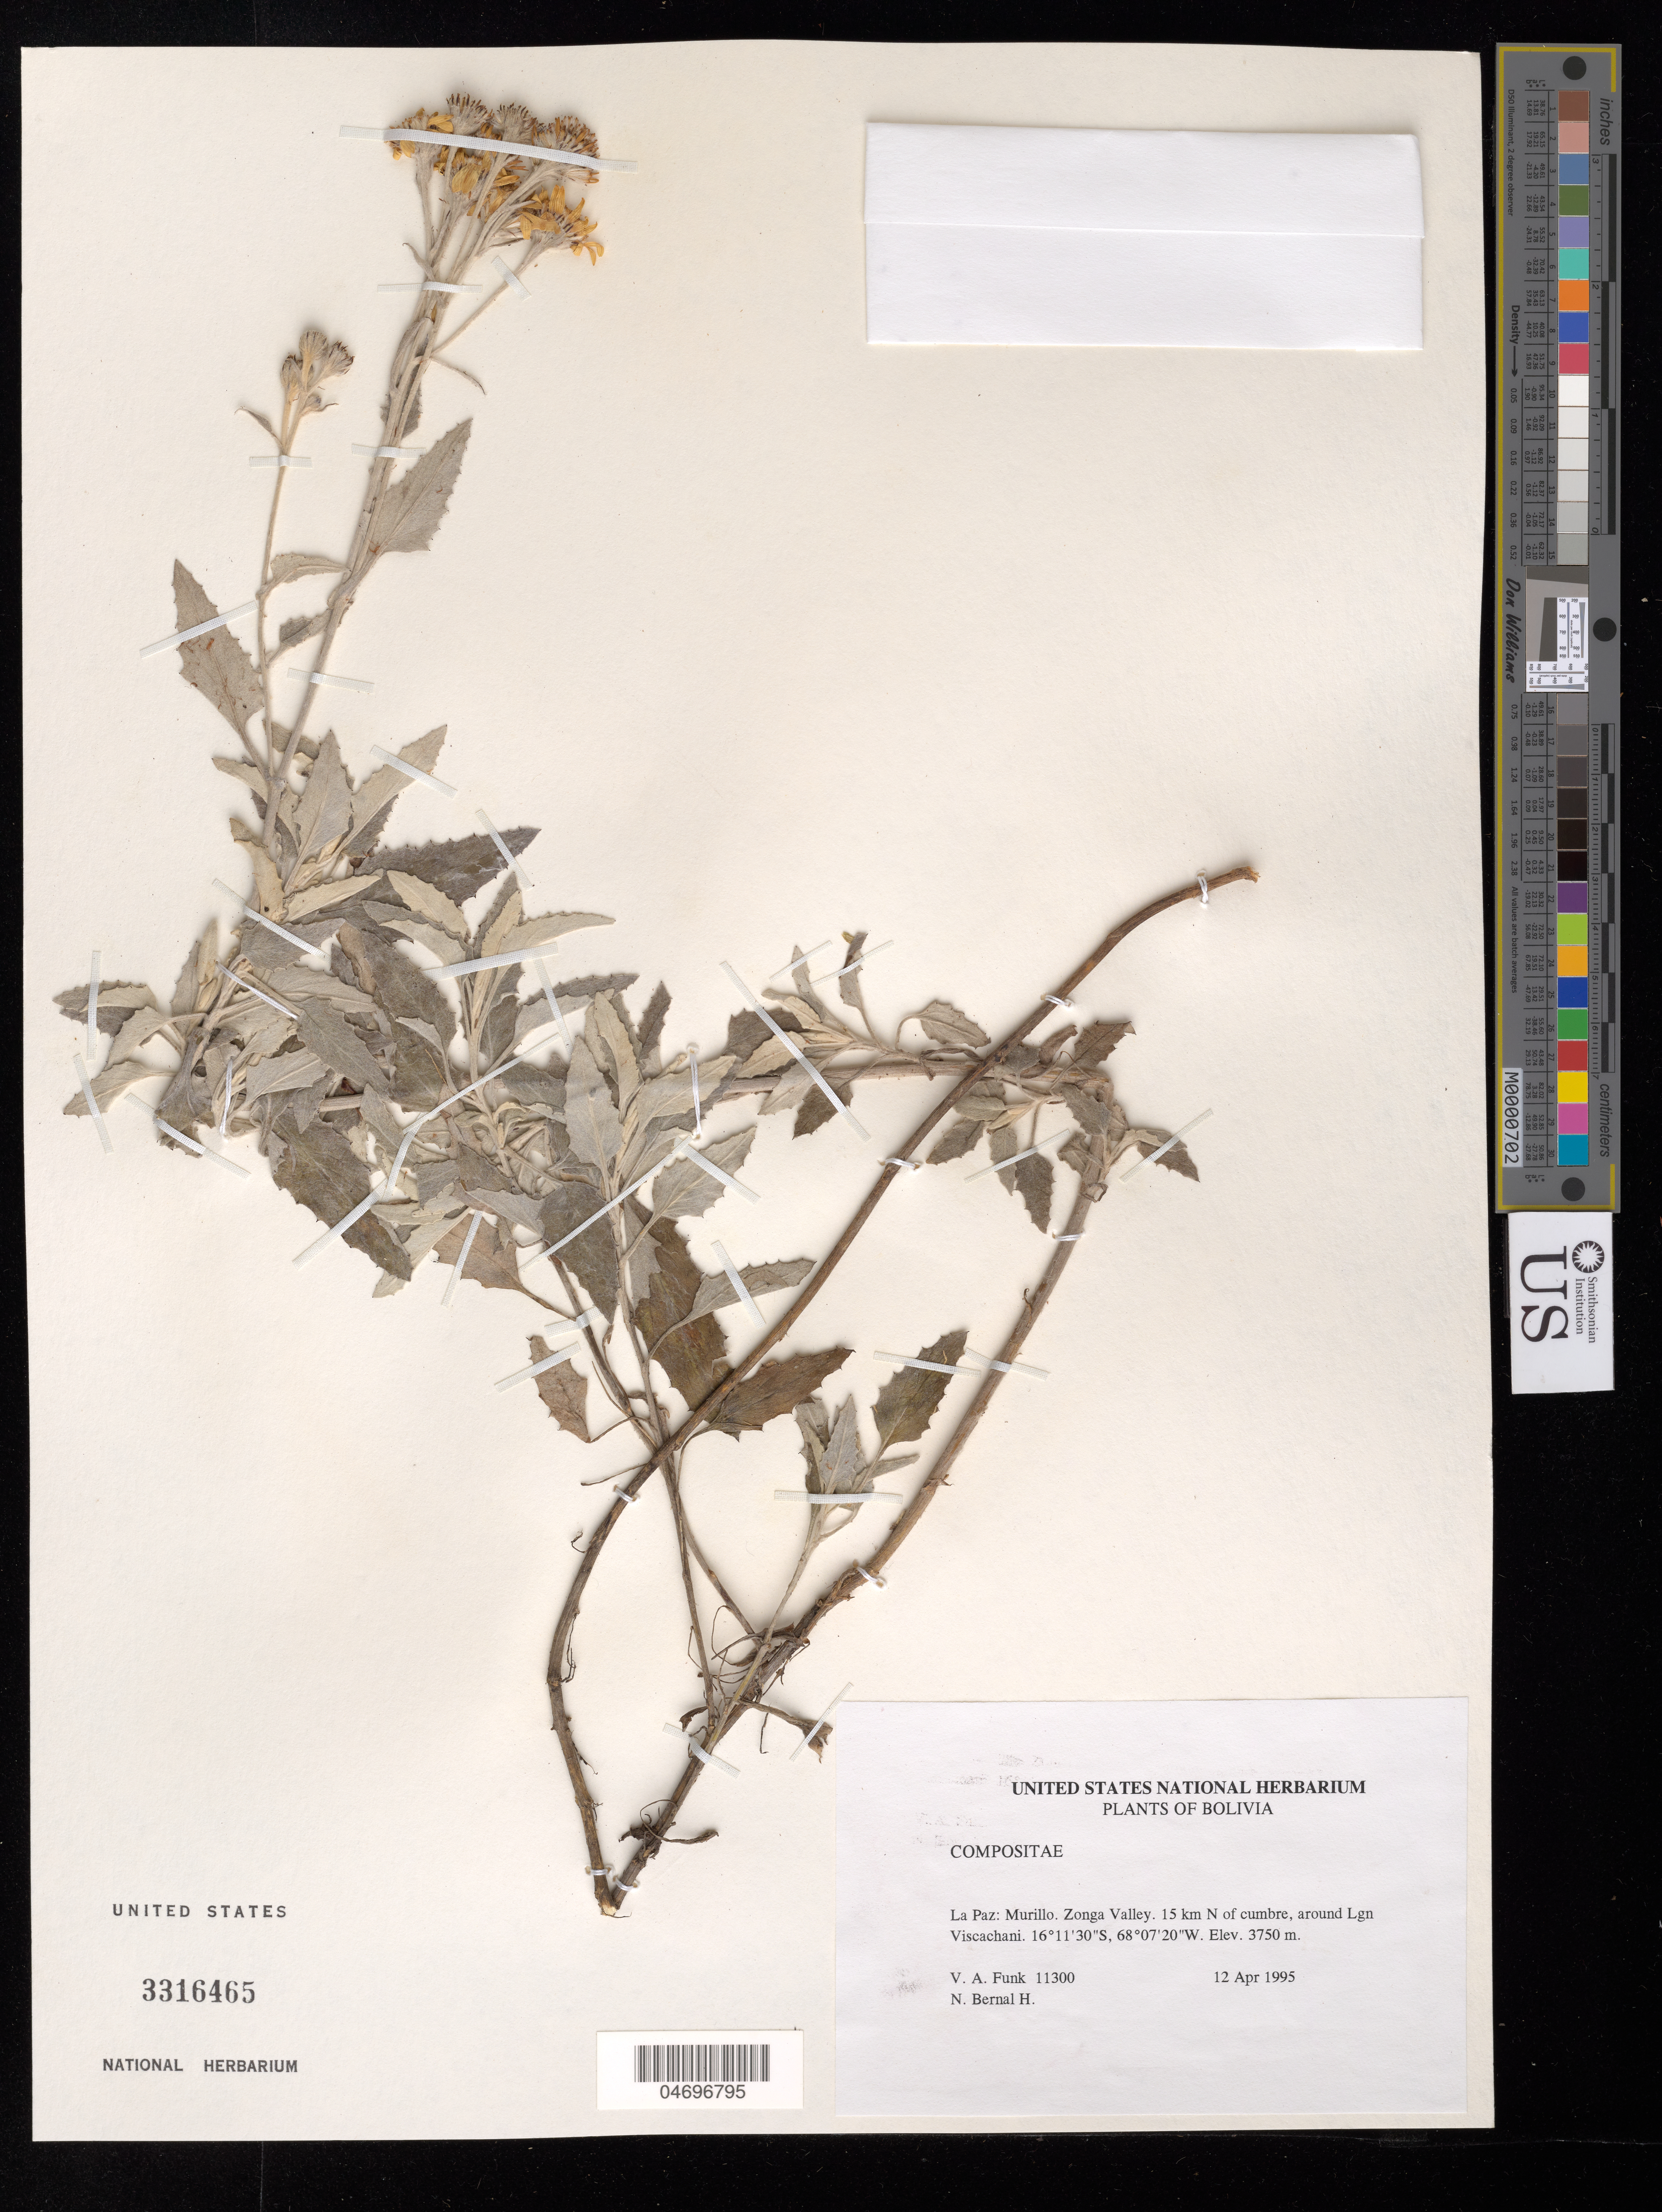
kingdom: Plantae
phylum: Tracheophyta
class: Magnoliopsida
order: Asterales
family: Asteraceae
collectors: V. Funk & N. Bernal H.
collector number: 11300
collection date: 1995-04-12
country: Bolivia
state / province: La Paz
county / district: Murillo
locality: Zonga Valley. 15 km N of cumbre, around Lgn Viscachani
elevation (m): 3750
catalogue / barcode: US 3316465